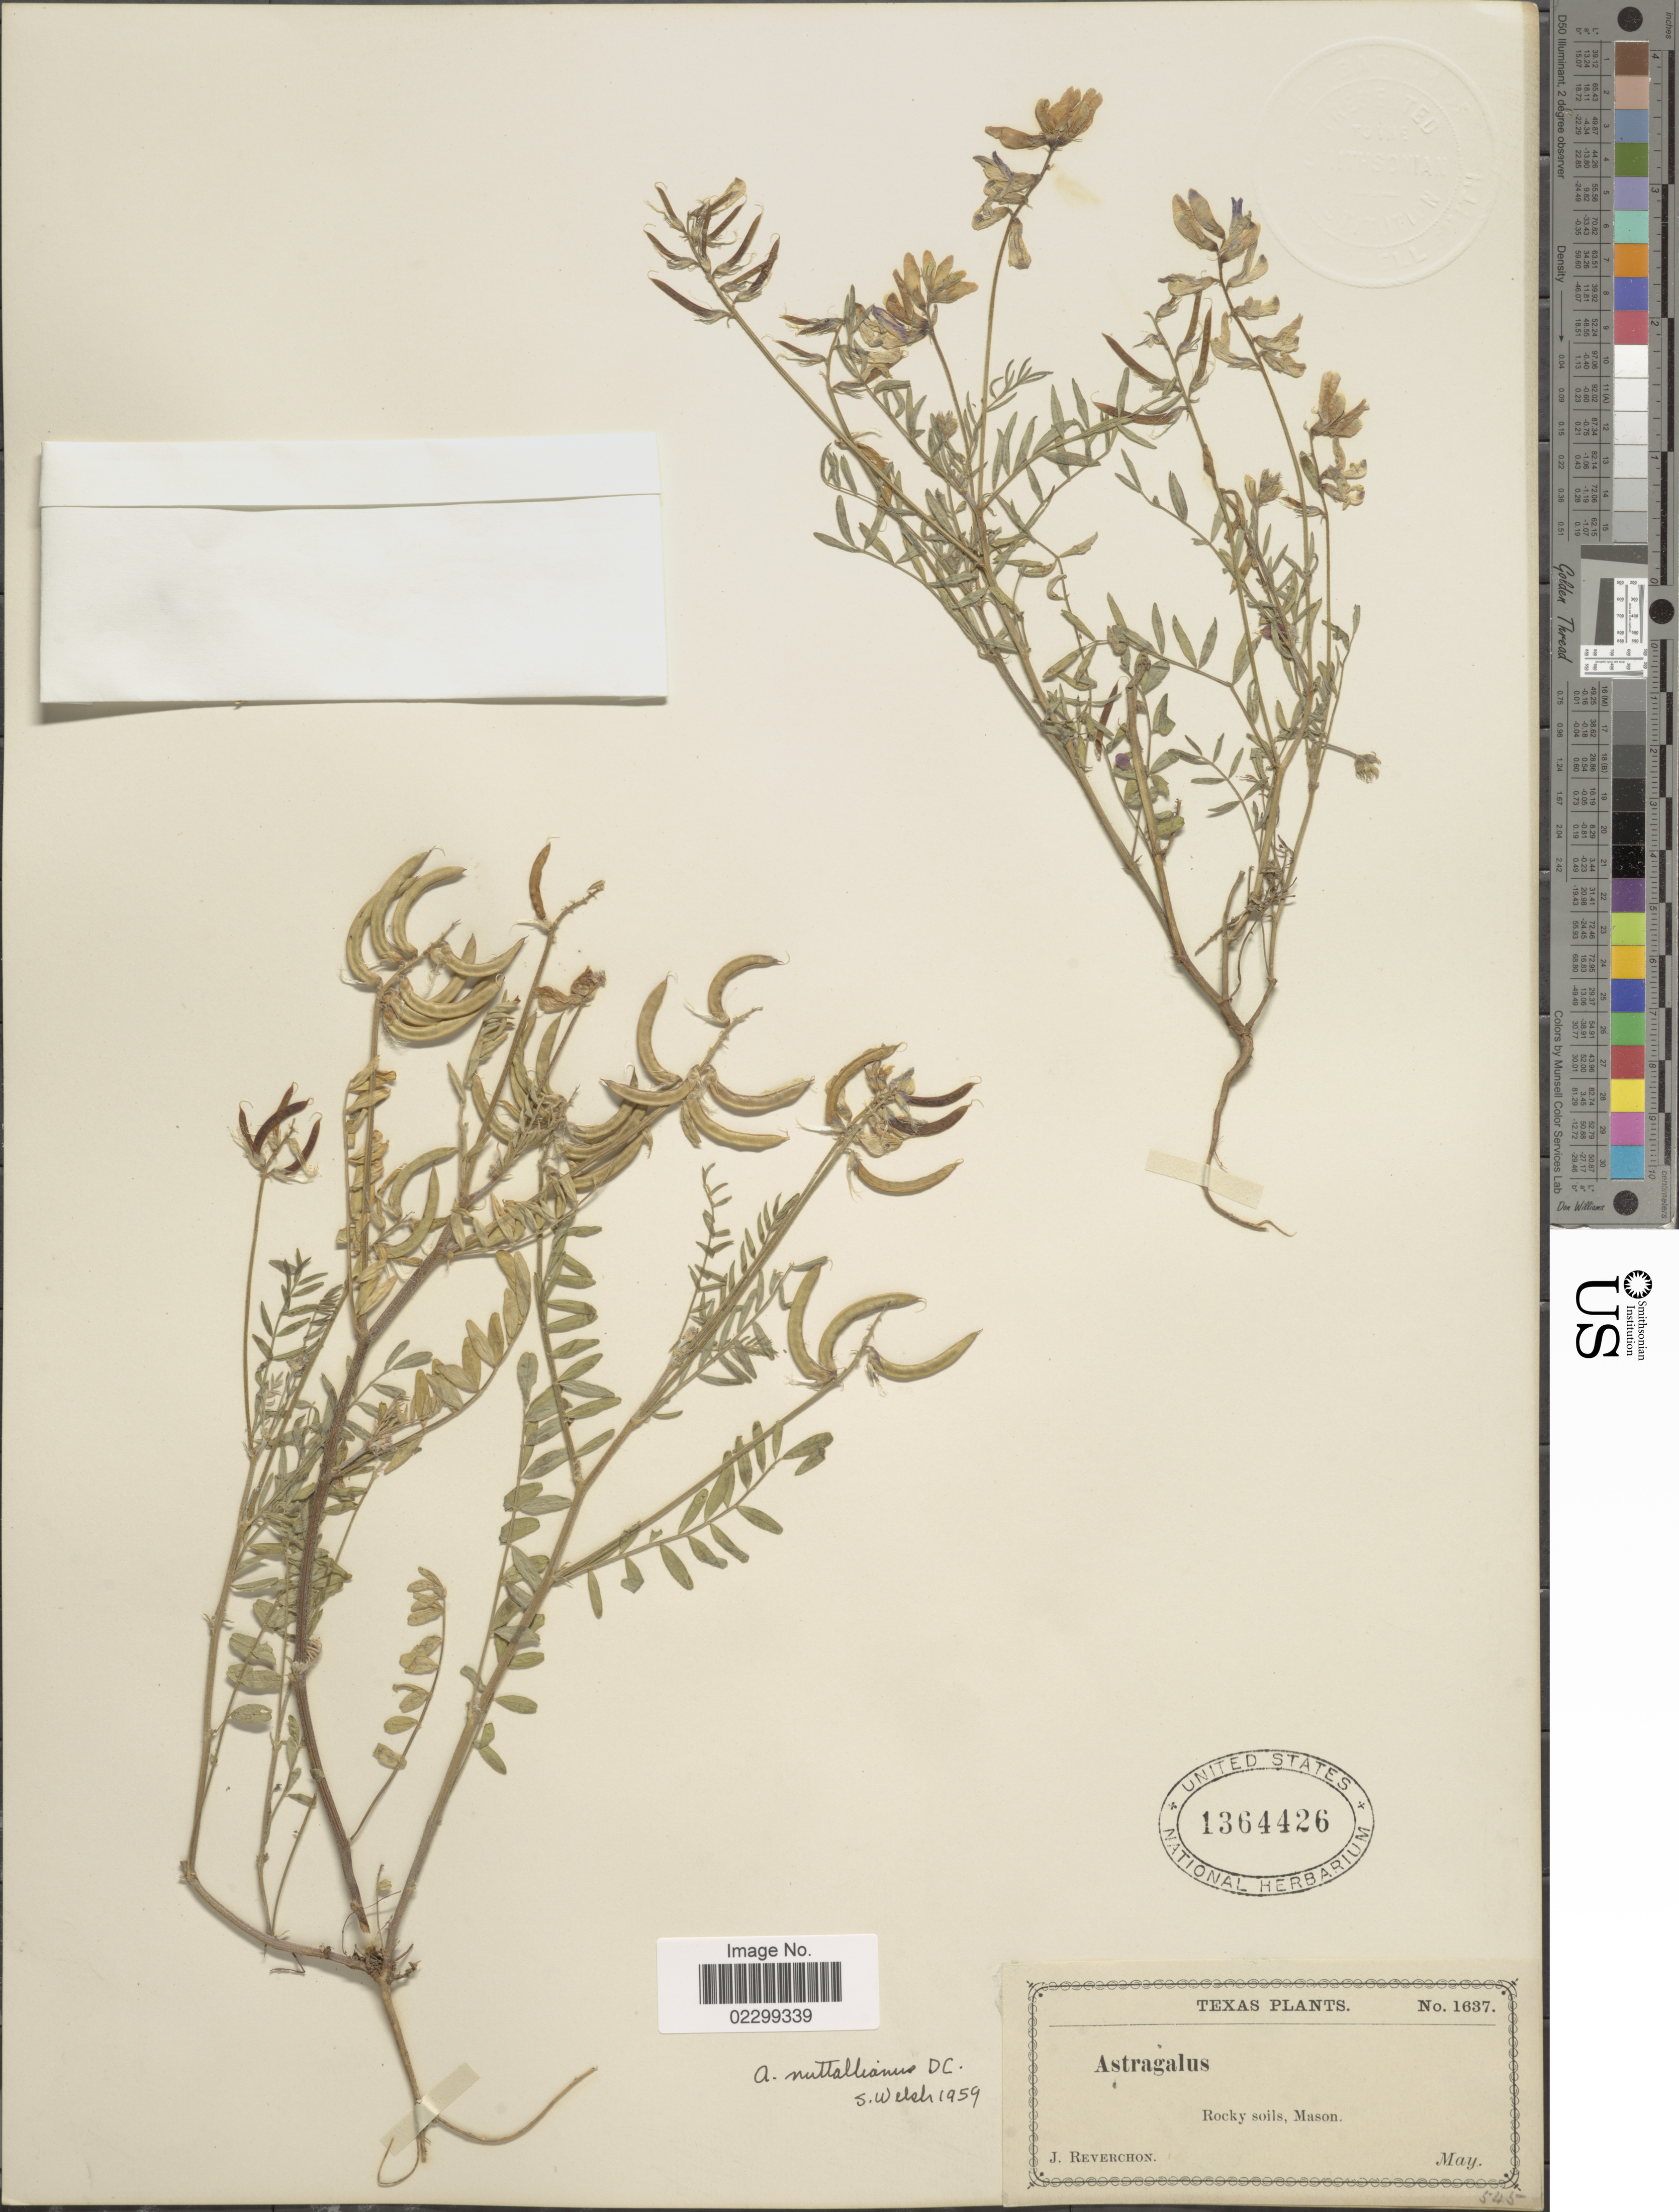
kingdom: Plantae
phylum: Tracheophyta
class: Magnoliopsida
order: Fabales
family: Fabaceae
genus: Astragalus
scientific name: Astragalus austrinus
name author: (Small) O.E. Schulz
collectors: J. Reverchon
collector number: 1637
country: United States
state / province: Texas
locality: Rocky soil, Mason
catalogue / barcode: US 1364426